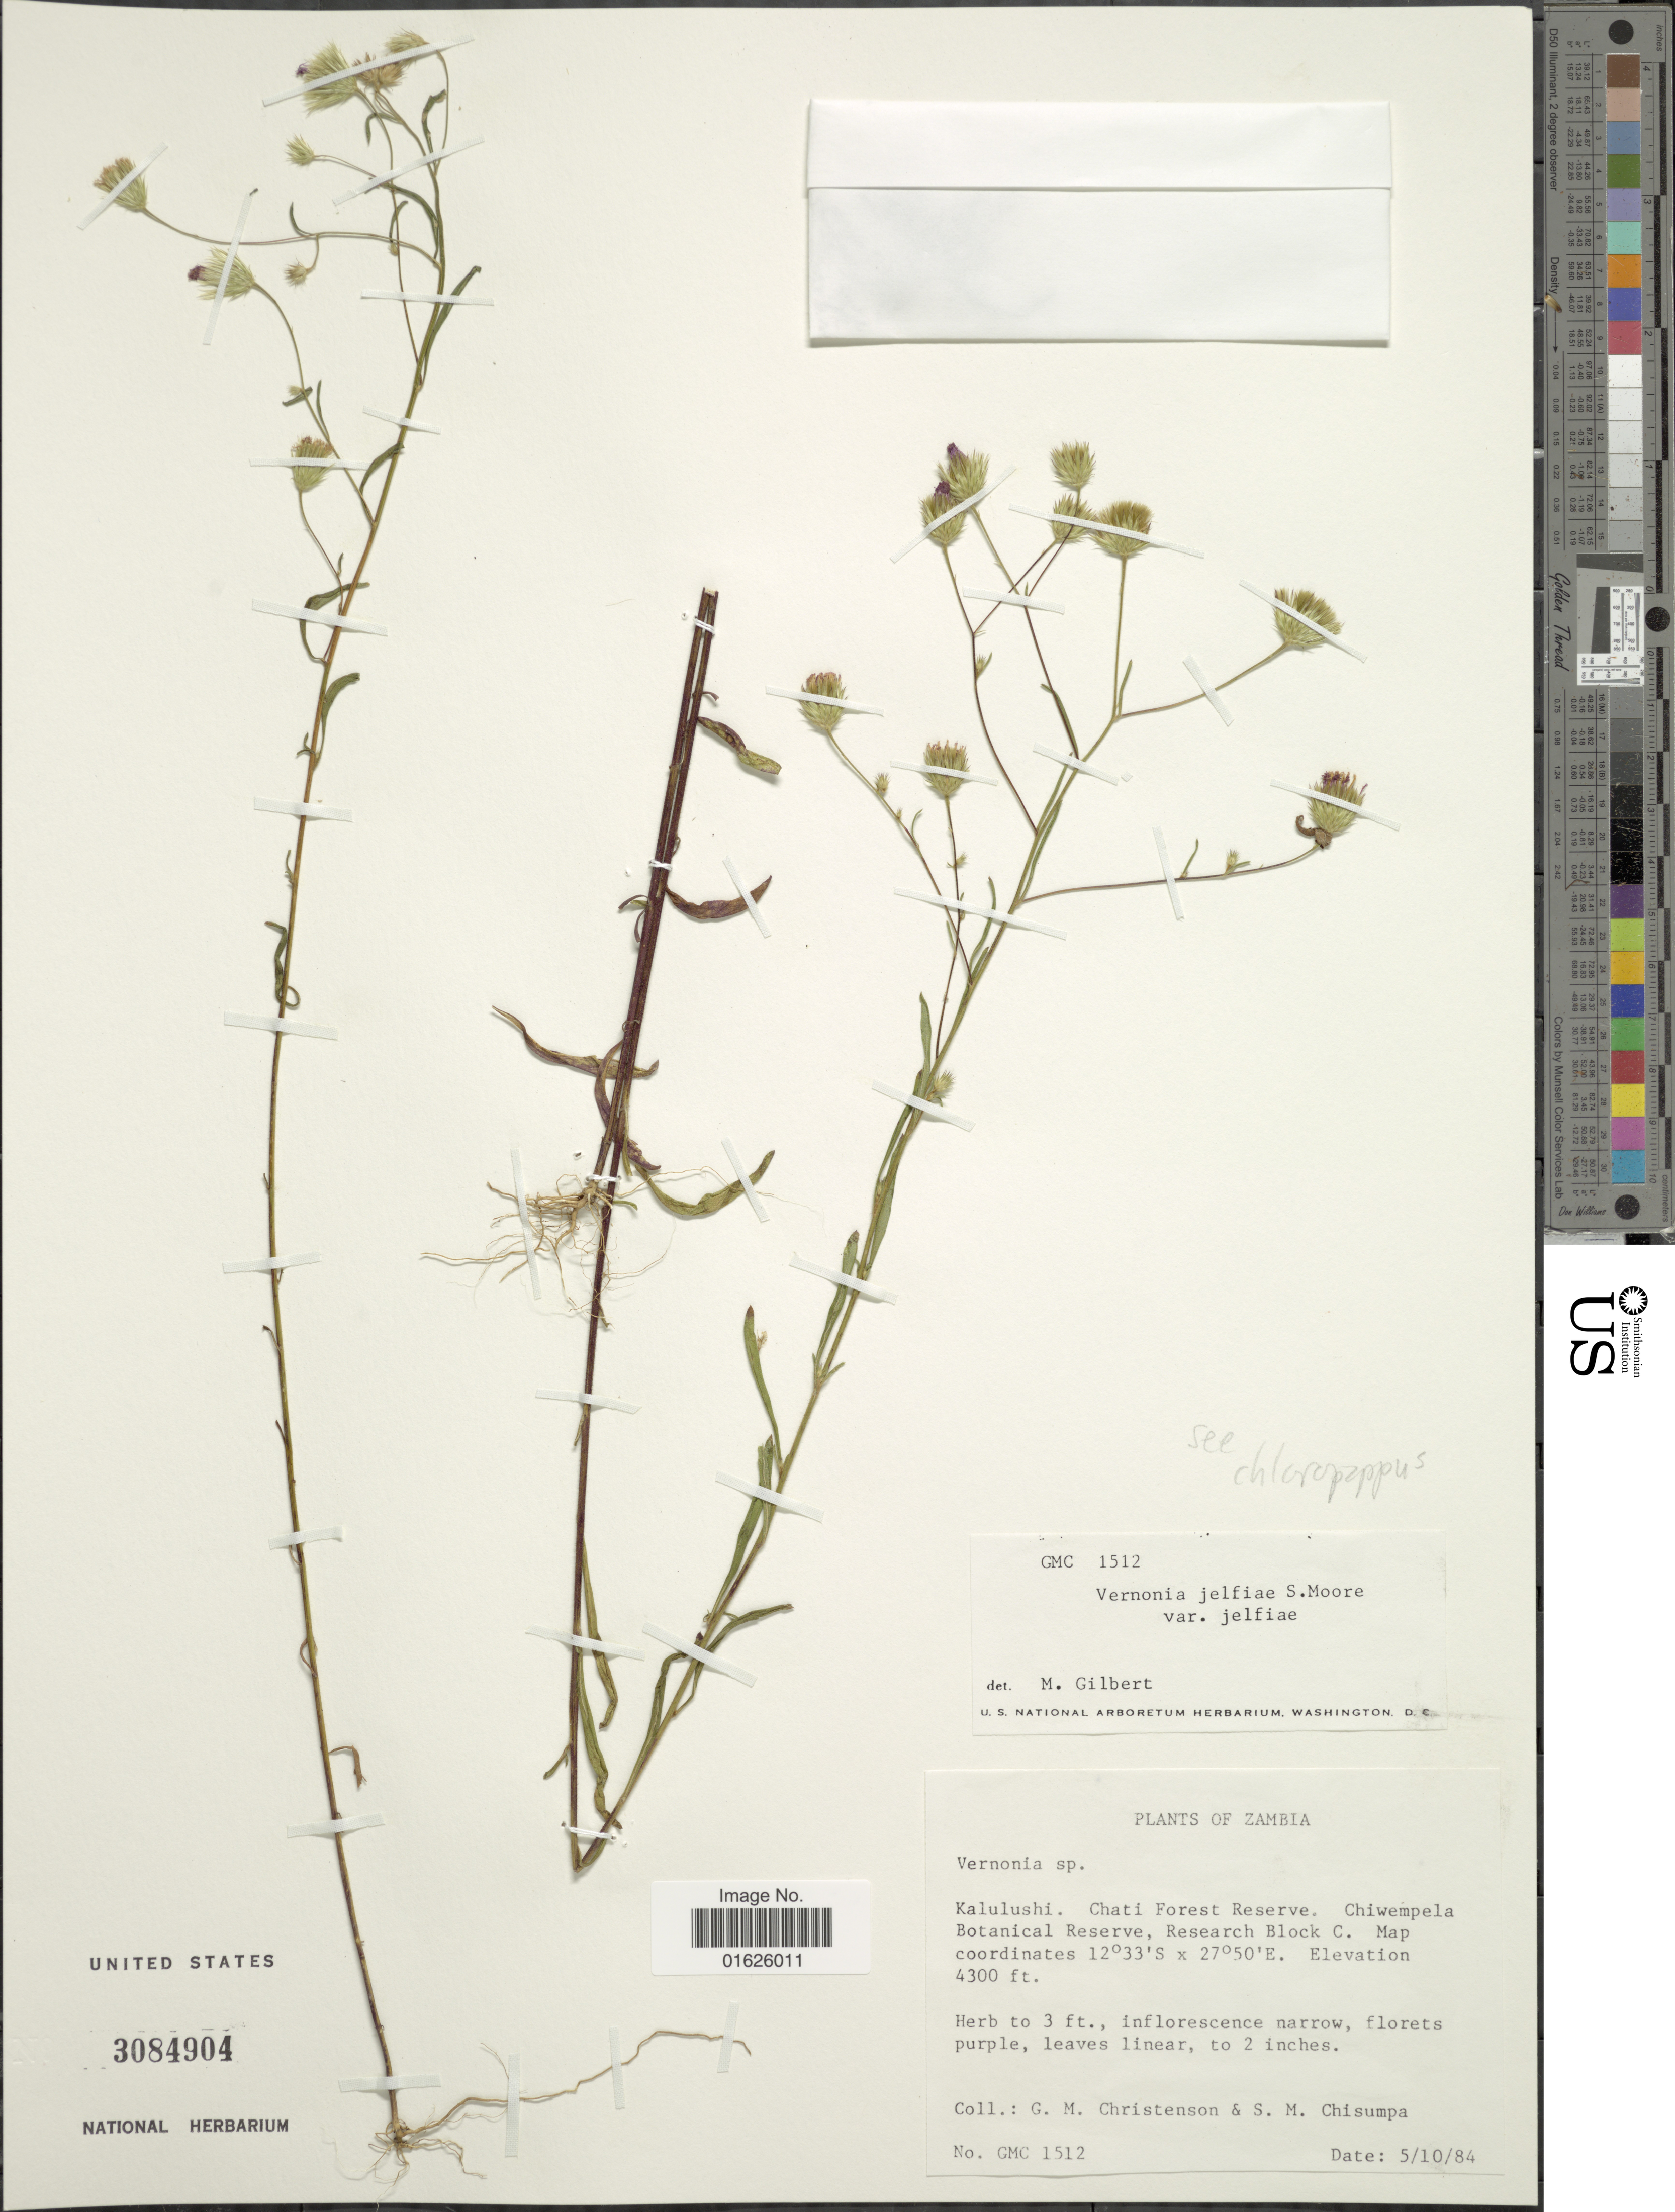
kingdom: Plantae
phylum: Tracheophyta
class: Magnoliopsida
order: Asterales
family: Asteraceae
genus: Polydora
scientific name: Polydora jelfiae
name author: (S. Moore) H. Rob.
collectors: G. Christenson & S. Chisumpa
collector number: GMC 1512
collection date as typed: Transcribed d/m/y: 10/5/84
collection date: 1984-05-10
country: Zambia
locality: Kalulushi, Chati Forest Reserve, Chiwempela Botanical Reserve, Research Block C.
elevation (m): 1311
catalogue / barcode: US 3084904